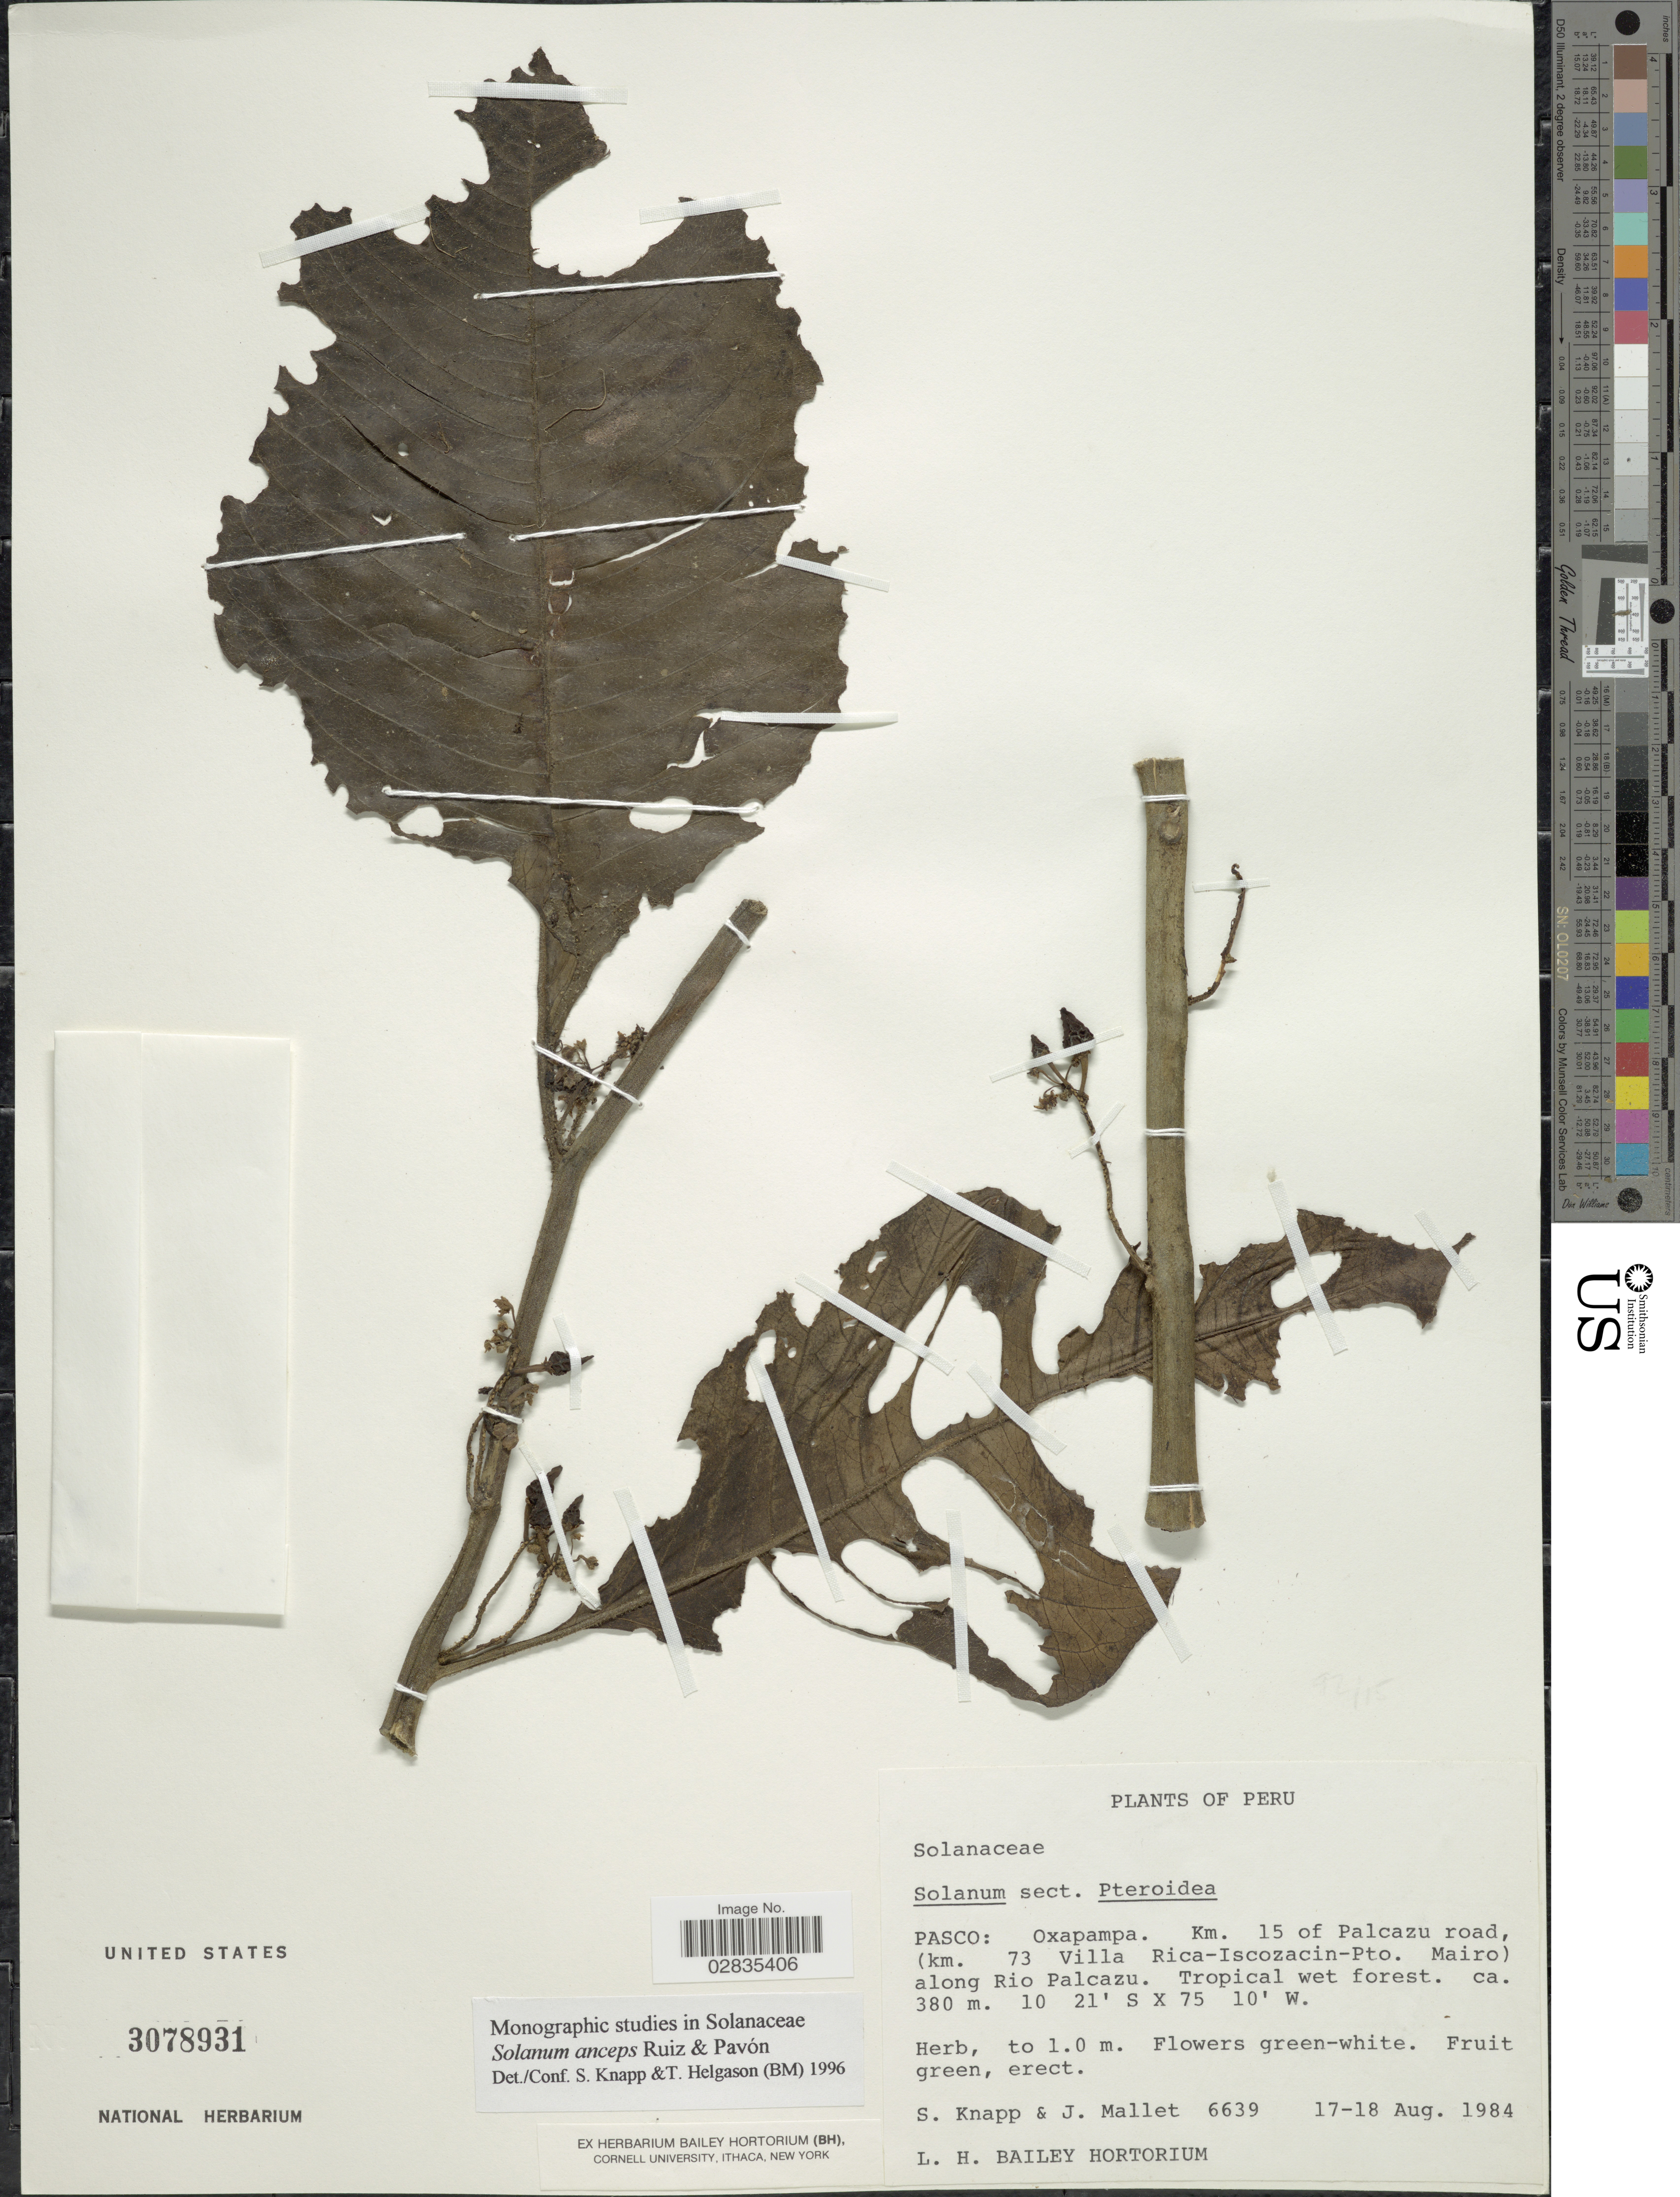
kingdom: Plantae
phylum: Tracheophyta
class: Magnoliopsida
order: Solanales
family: Solanaceae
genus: Solanum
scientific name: Solanum anceps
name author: Ruiz & Pav.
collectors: S. Knapp & J. Mallet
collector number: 6639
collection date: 1984-08-17/1984-08-18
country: Peru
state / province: Pasco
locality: Oxapampa. Km. 15 of Palcazu road, (km. 73 Villa Rica-Iscozacin-Pto. Mairo) along Rio Palcazu.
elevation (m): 380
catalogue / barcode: US 3078931